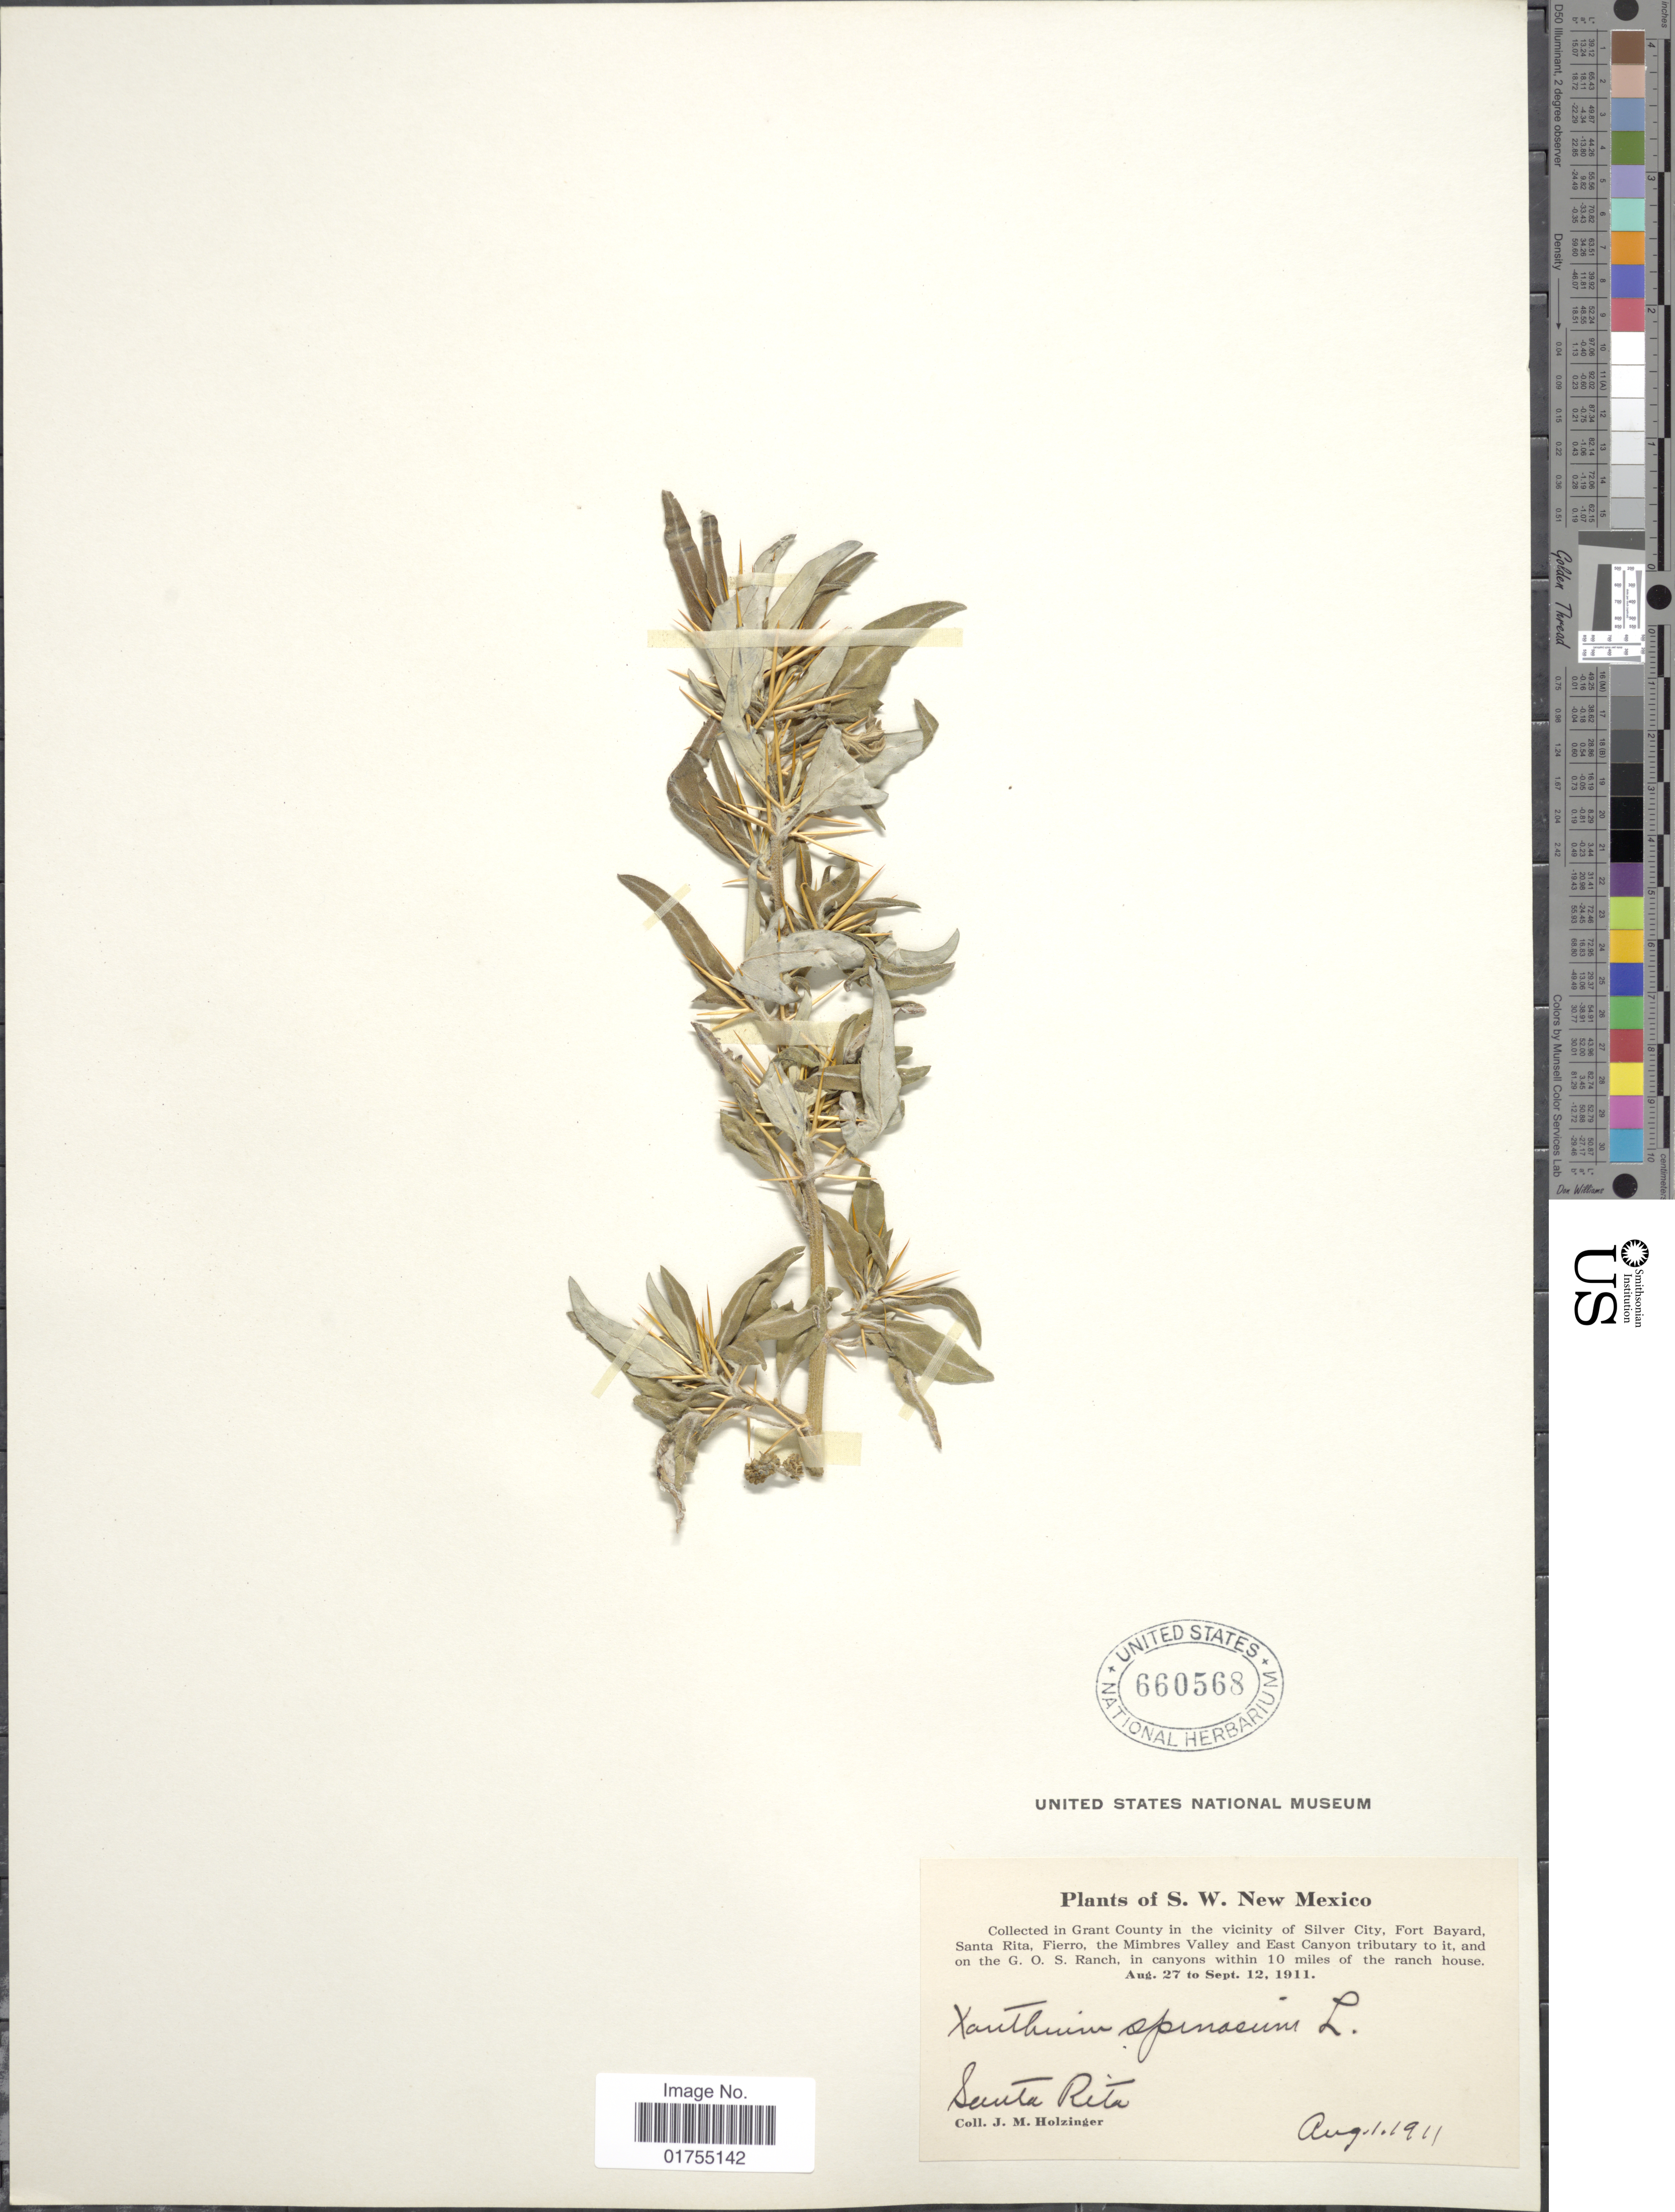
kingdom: Plantae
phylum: Tracheophyta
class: Magnoliopsida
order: Asterales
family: Asteraceae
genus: Xanthium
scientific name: Xanthium spinosum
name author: L.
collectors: J. M. Holzinger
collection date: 1911-08-01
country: United States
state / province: New Mexico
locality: S.W. New Mexico. Grant County in the vicinity of Silver City, Fort Bayard, Santa Rita Fierro, the Mimbres Valley and East Canyon tributary to it and on the G. O. S. Ranch, in canyons within 10 miles of the ranch house. Santa Rita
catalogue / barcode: US 660568